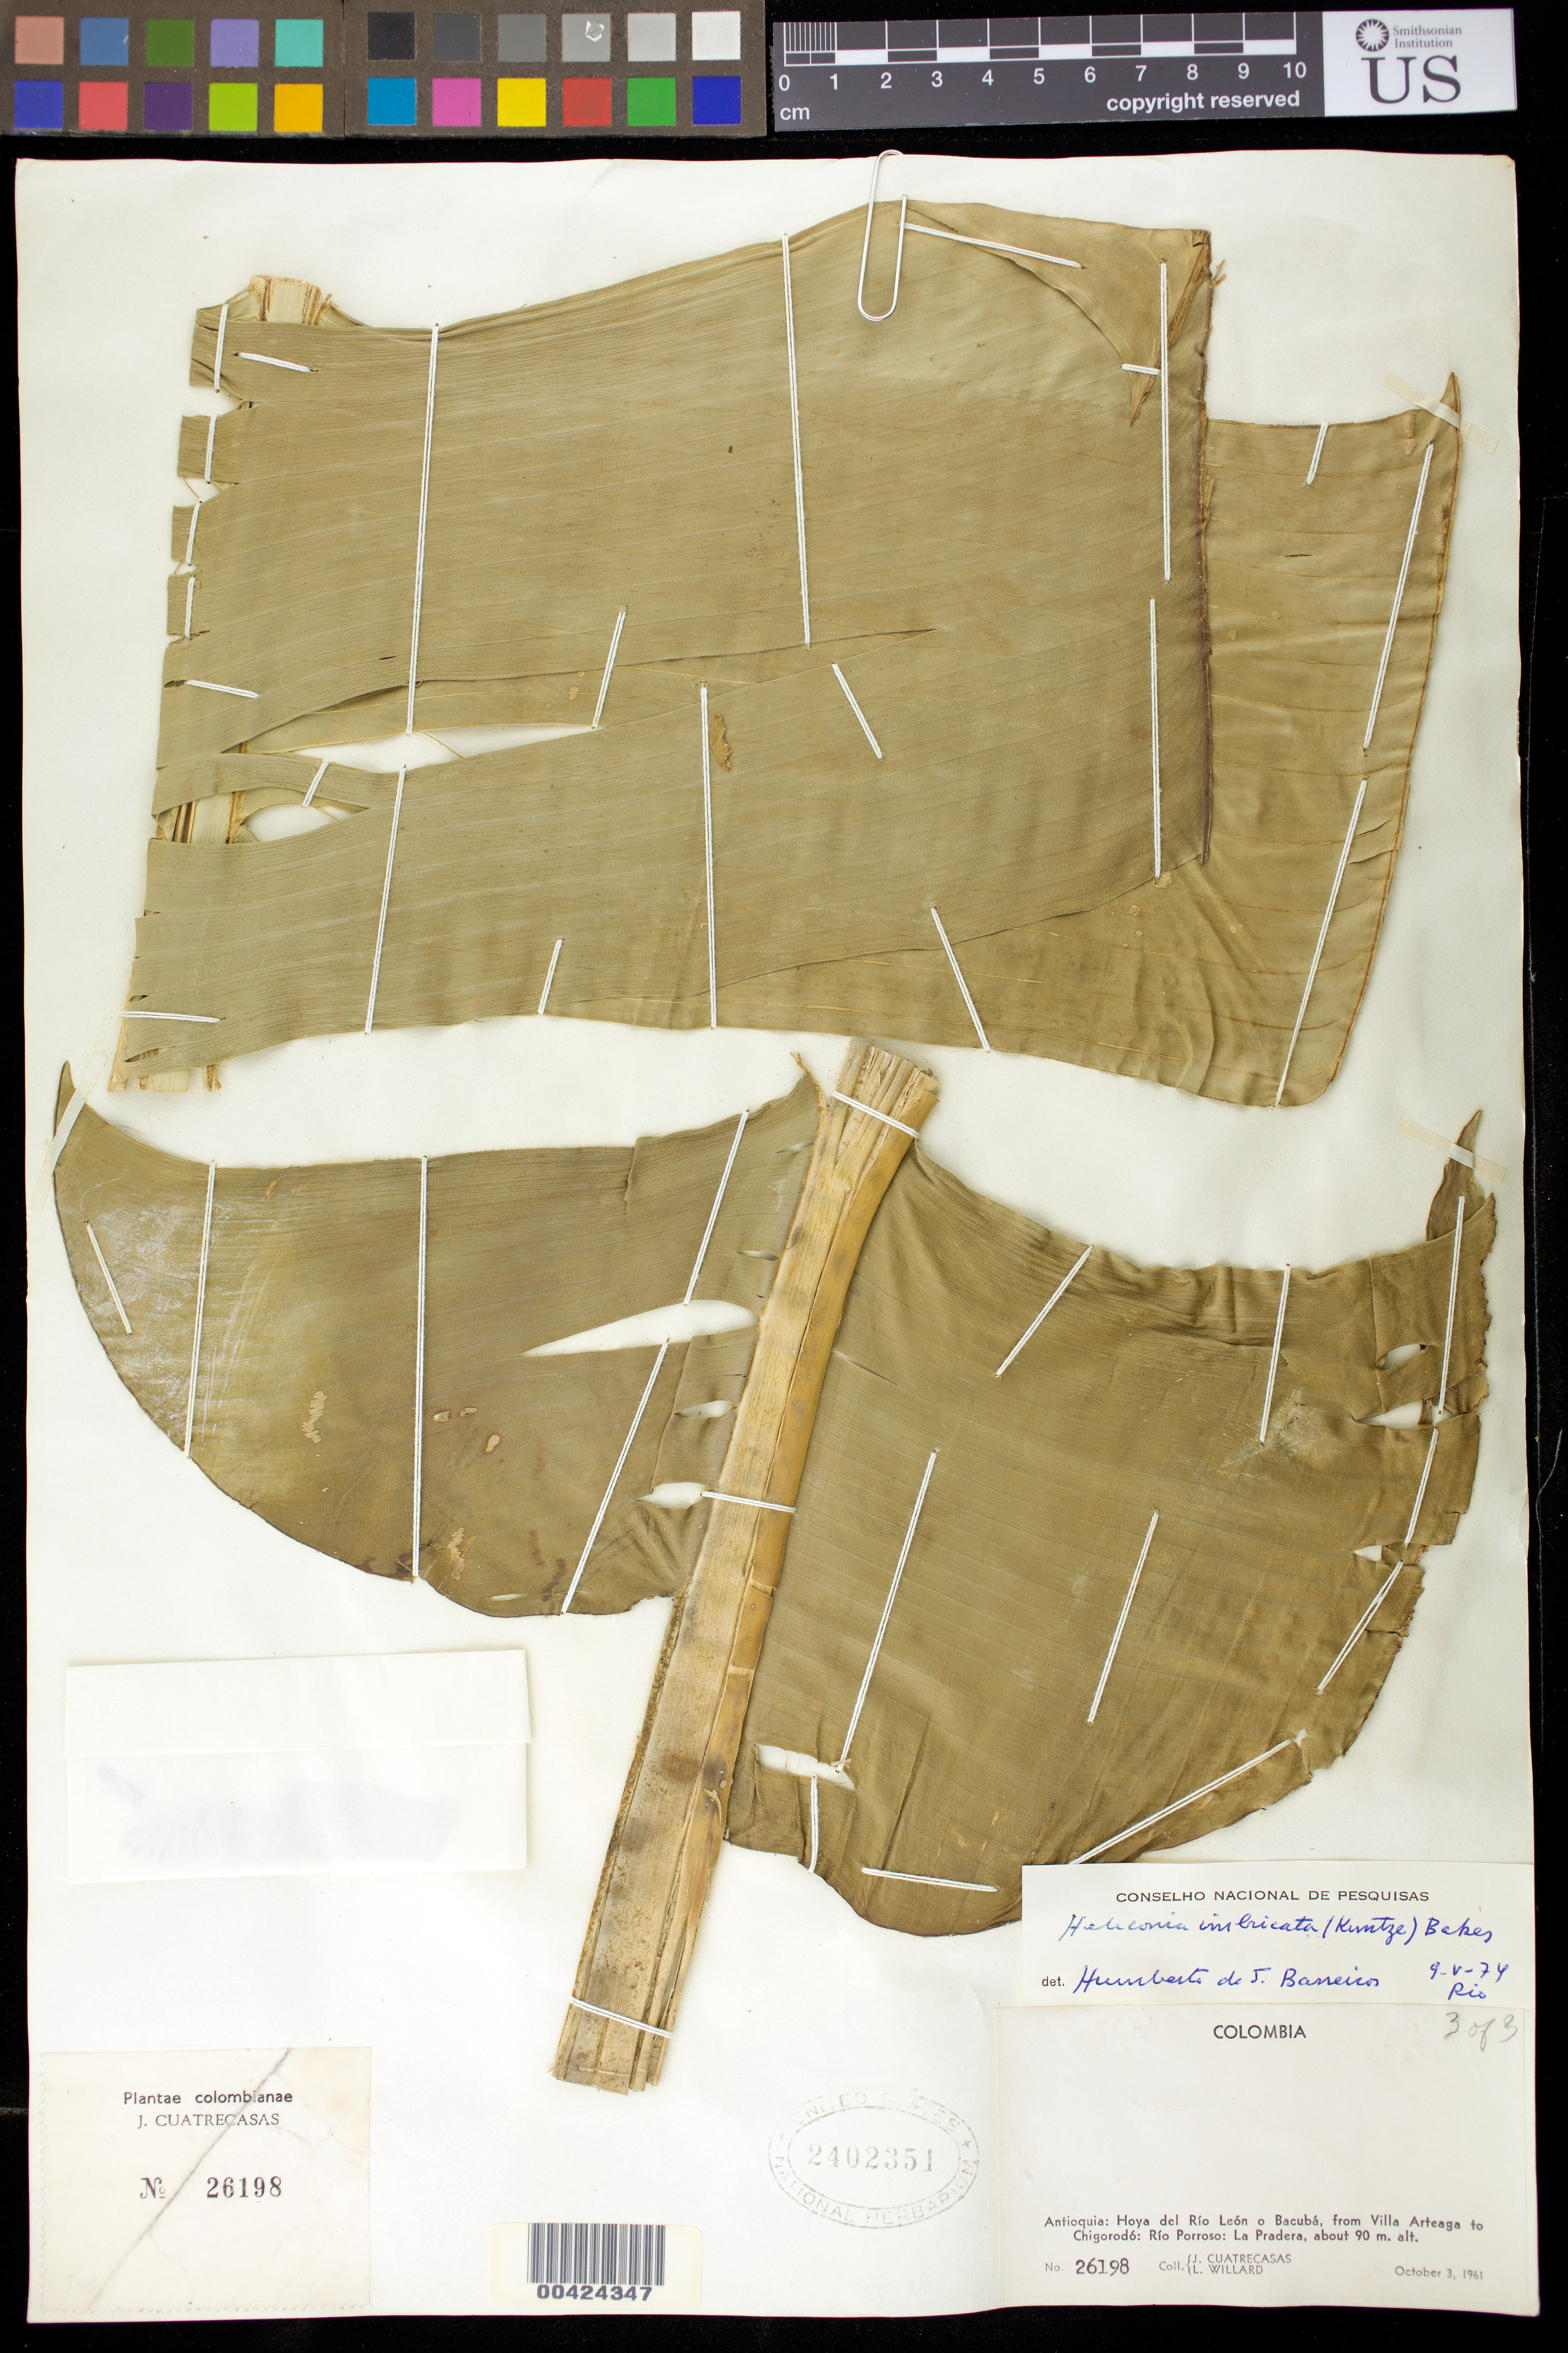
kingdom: Plantae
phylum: Tracheophyta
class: Liliopsida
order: Zingiberales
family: Heliconiaceae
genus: Heliconia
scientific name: Heliconia imbricata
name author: (Kuntze) Baker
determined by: Kress, W. J., (US), Smithsonian Institution - National Museum of Natural History (UNITED STATES)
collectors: J. Cuatrecasas & L. Willard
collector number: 26198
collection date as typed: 03 Oct 1961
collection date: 1961-10-03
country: Colombia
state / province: Antioquia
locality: La Pradera, Rio Porroso; Hoya del Rio Leon o Bacuba; from Villa Arteaga to CHigordo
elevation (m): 90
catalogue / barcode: US 2402351